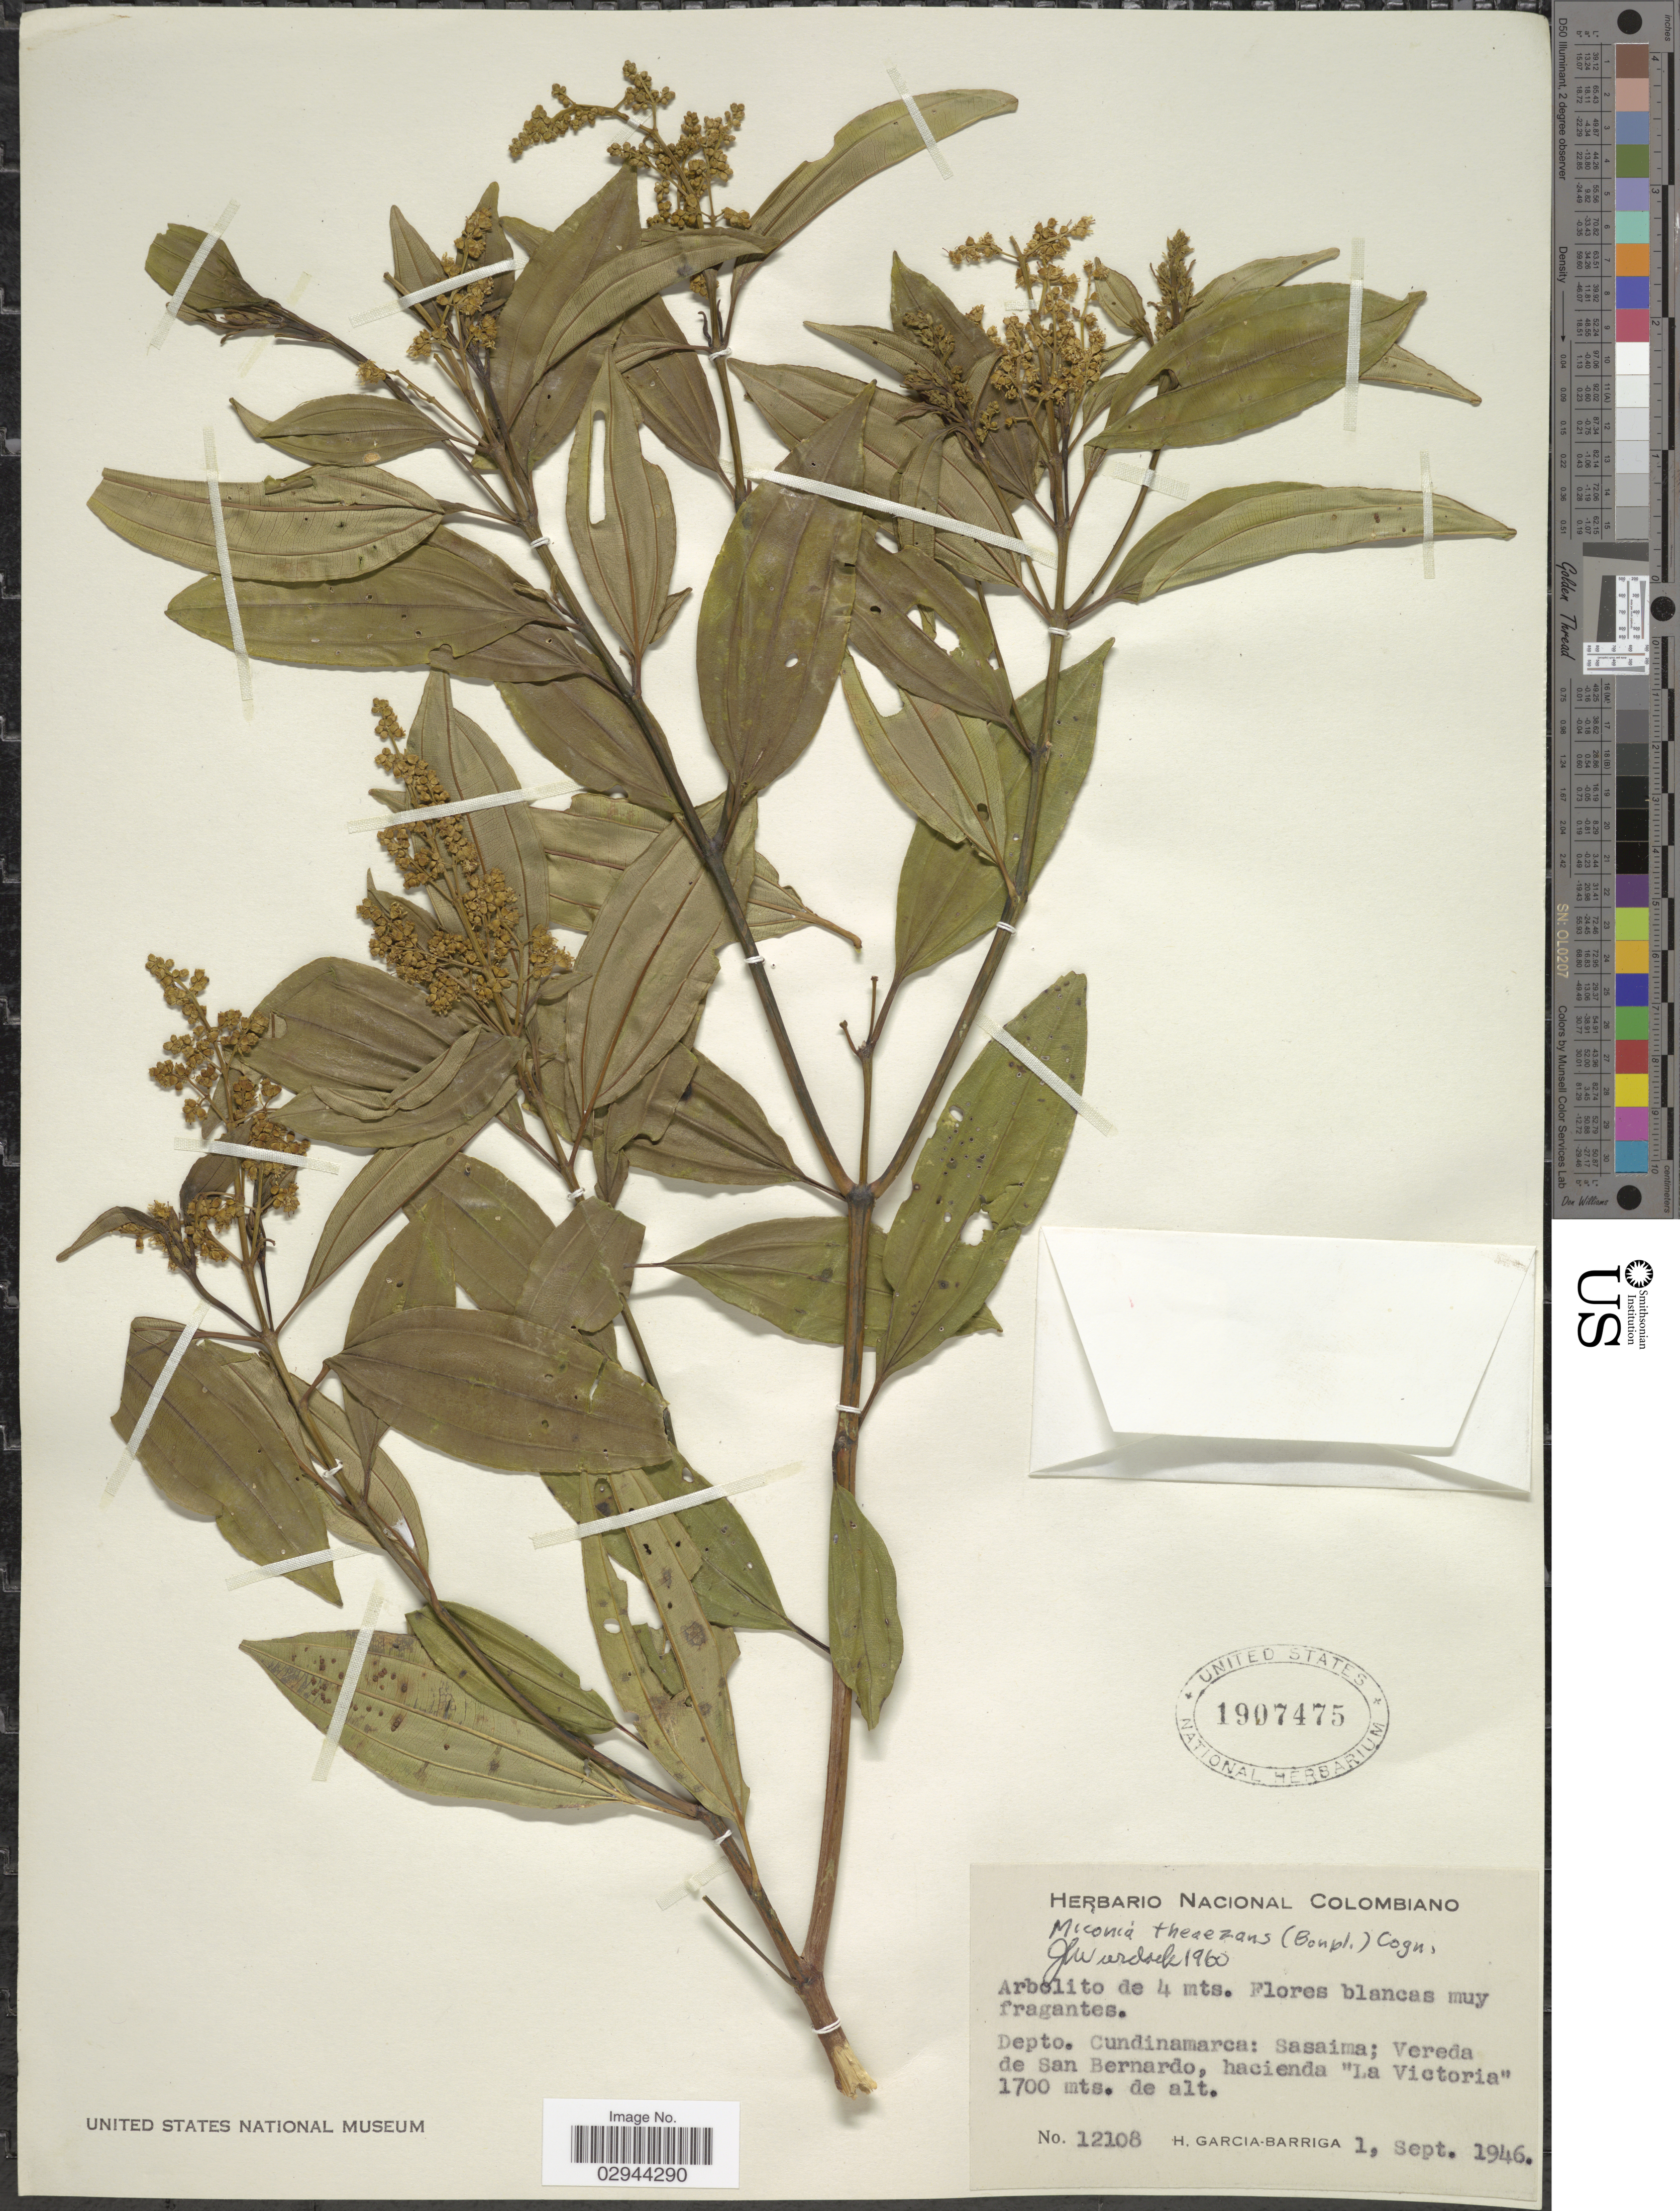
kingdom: Plantae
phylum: Tracheophyta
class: Magnoliopsida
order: Myrtales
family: Melastomataceae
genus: Miconia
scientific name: Miconia theizans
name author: (Bonpl.) Cogn.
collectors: H. García Barriga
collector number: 12108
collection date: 1946-09-01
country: Colombia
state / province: Cundinamarca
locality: Depto. Cundinamarca, Sasaima, Vereda de San Bernardo, hacienda "La Victoria".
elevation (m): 1700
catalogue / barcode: US 1907475